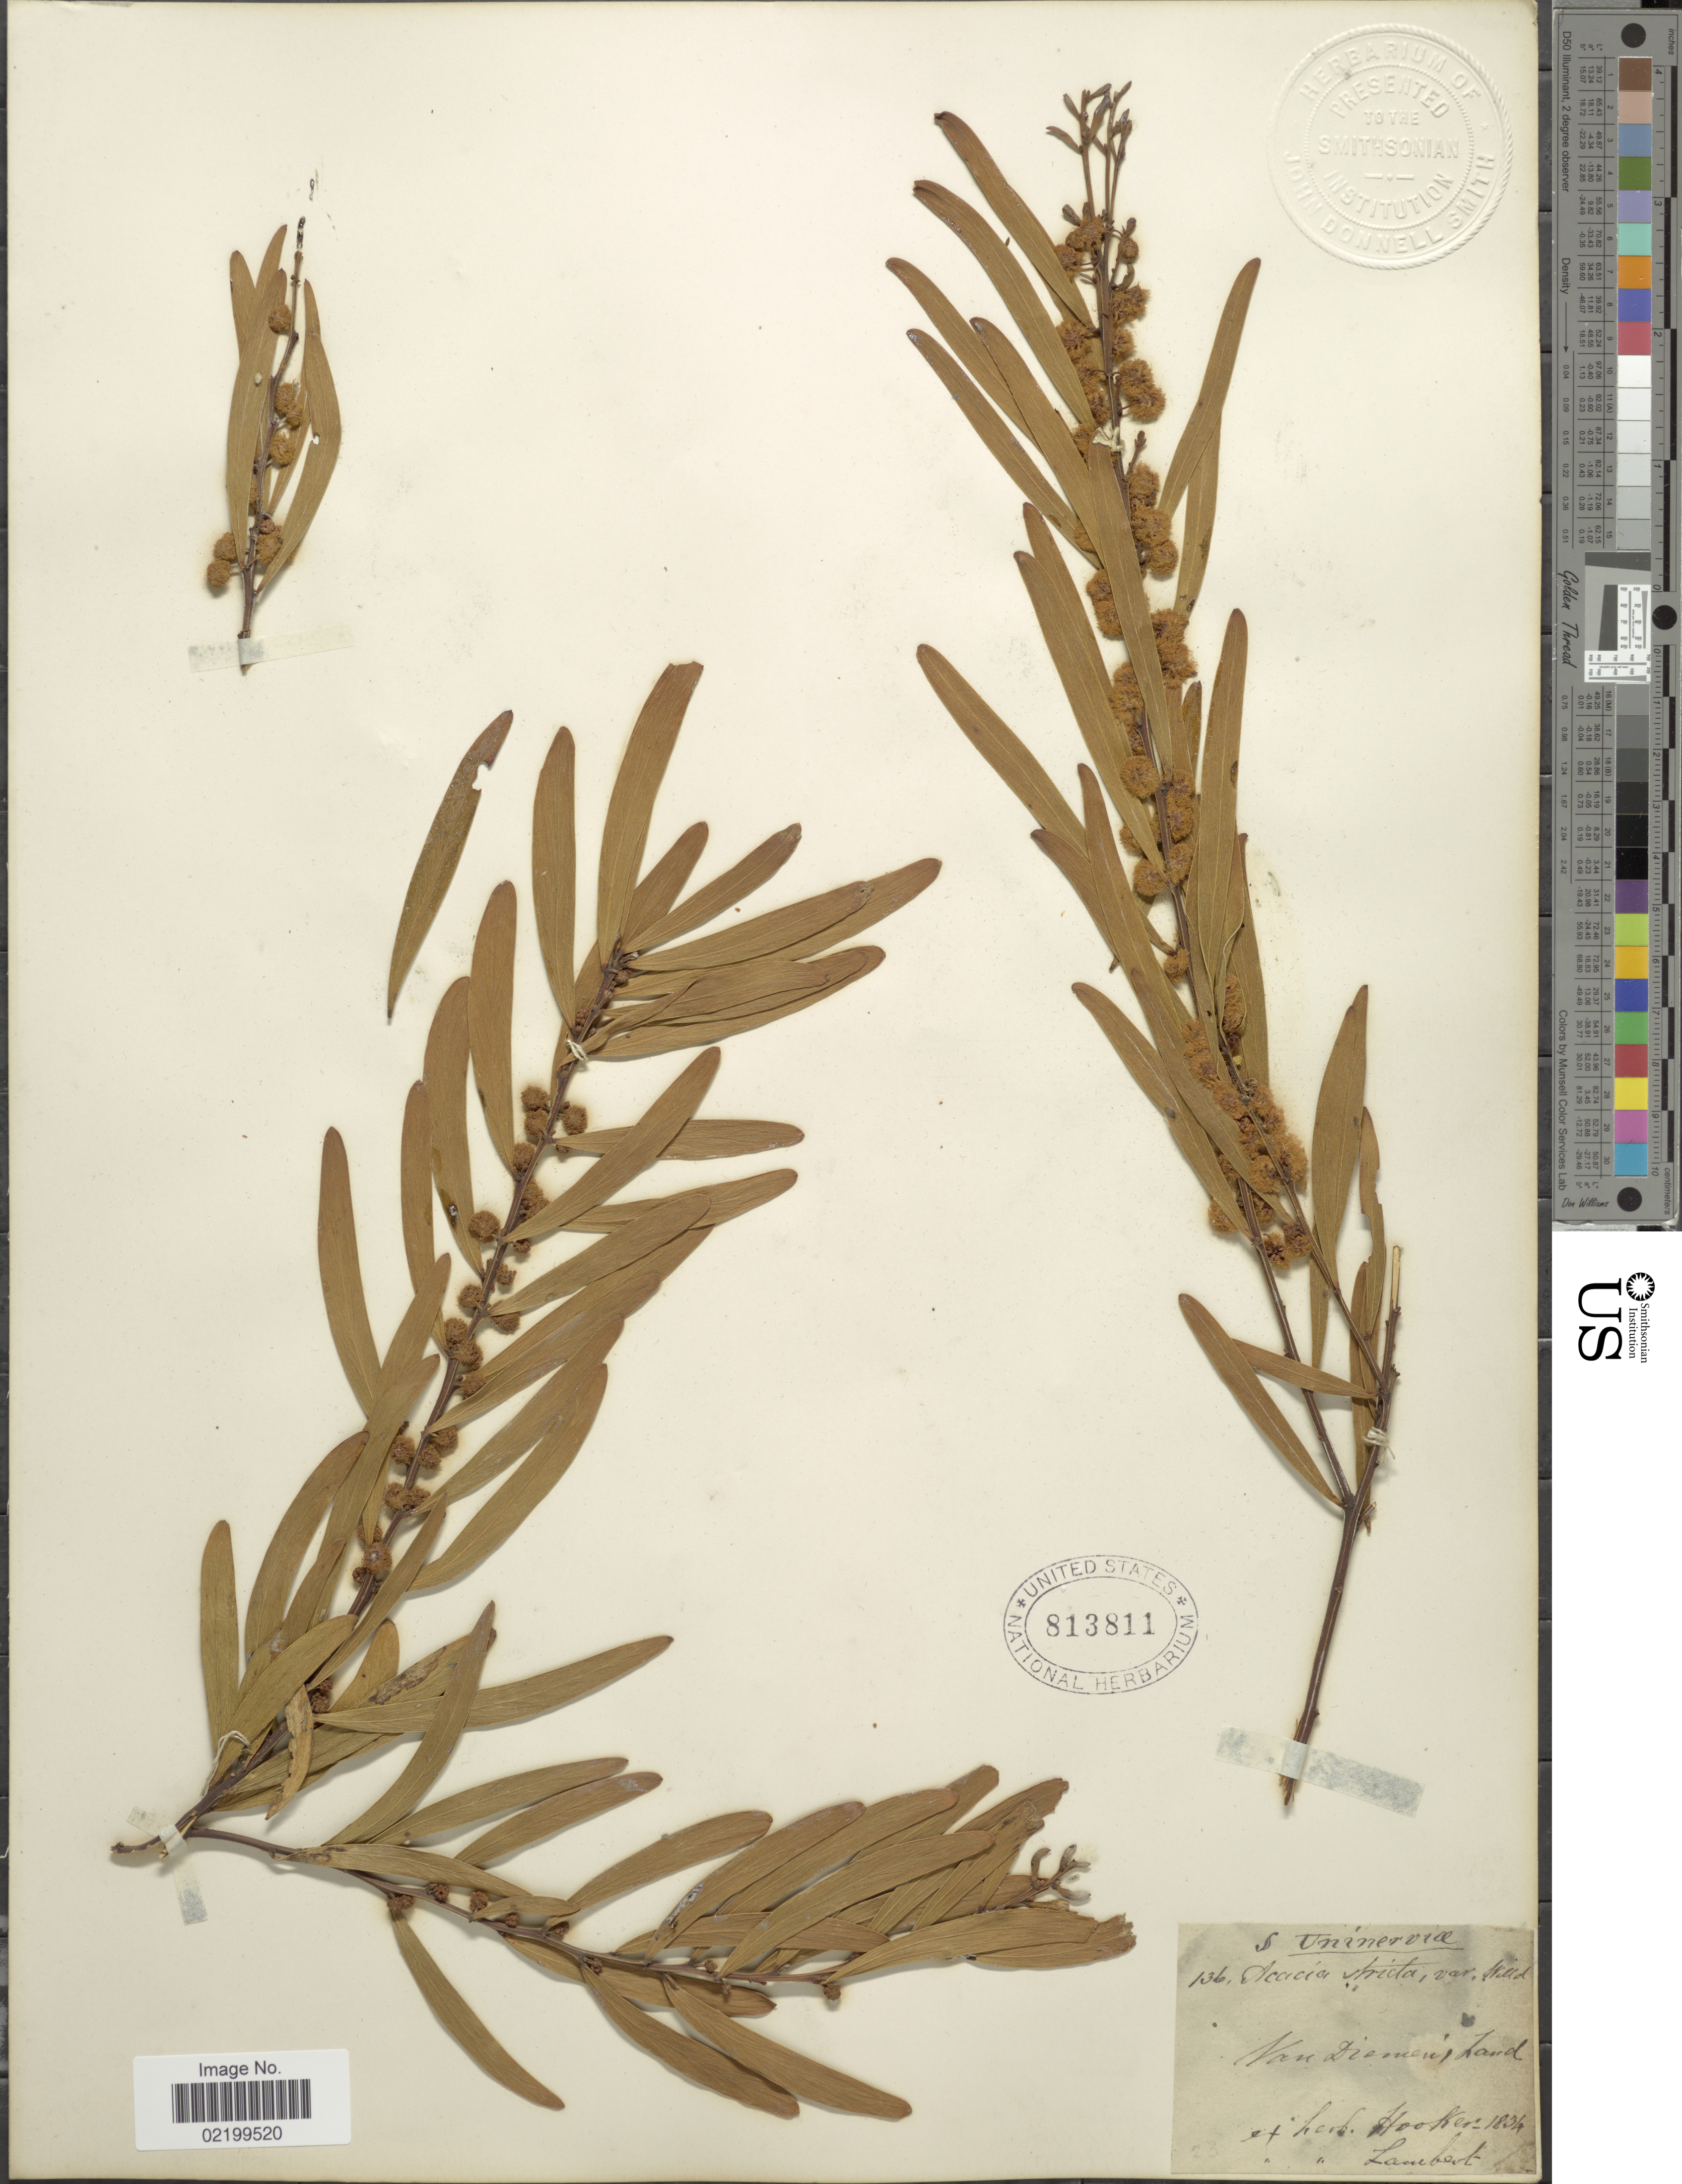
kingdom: Plantae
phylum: Tracheophyta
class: Magnoliopsida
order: Fabales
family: Fabaceae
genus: Acacia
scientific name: Acacia stricta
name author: (Andrews) Willd.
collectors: Lambert, --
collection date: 1834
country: Australia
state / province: Tasmania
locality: Van Diemen's Land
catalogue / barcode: US 813811